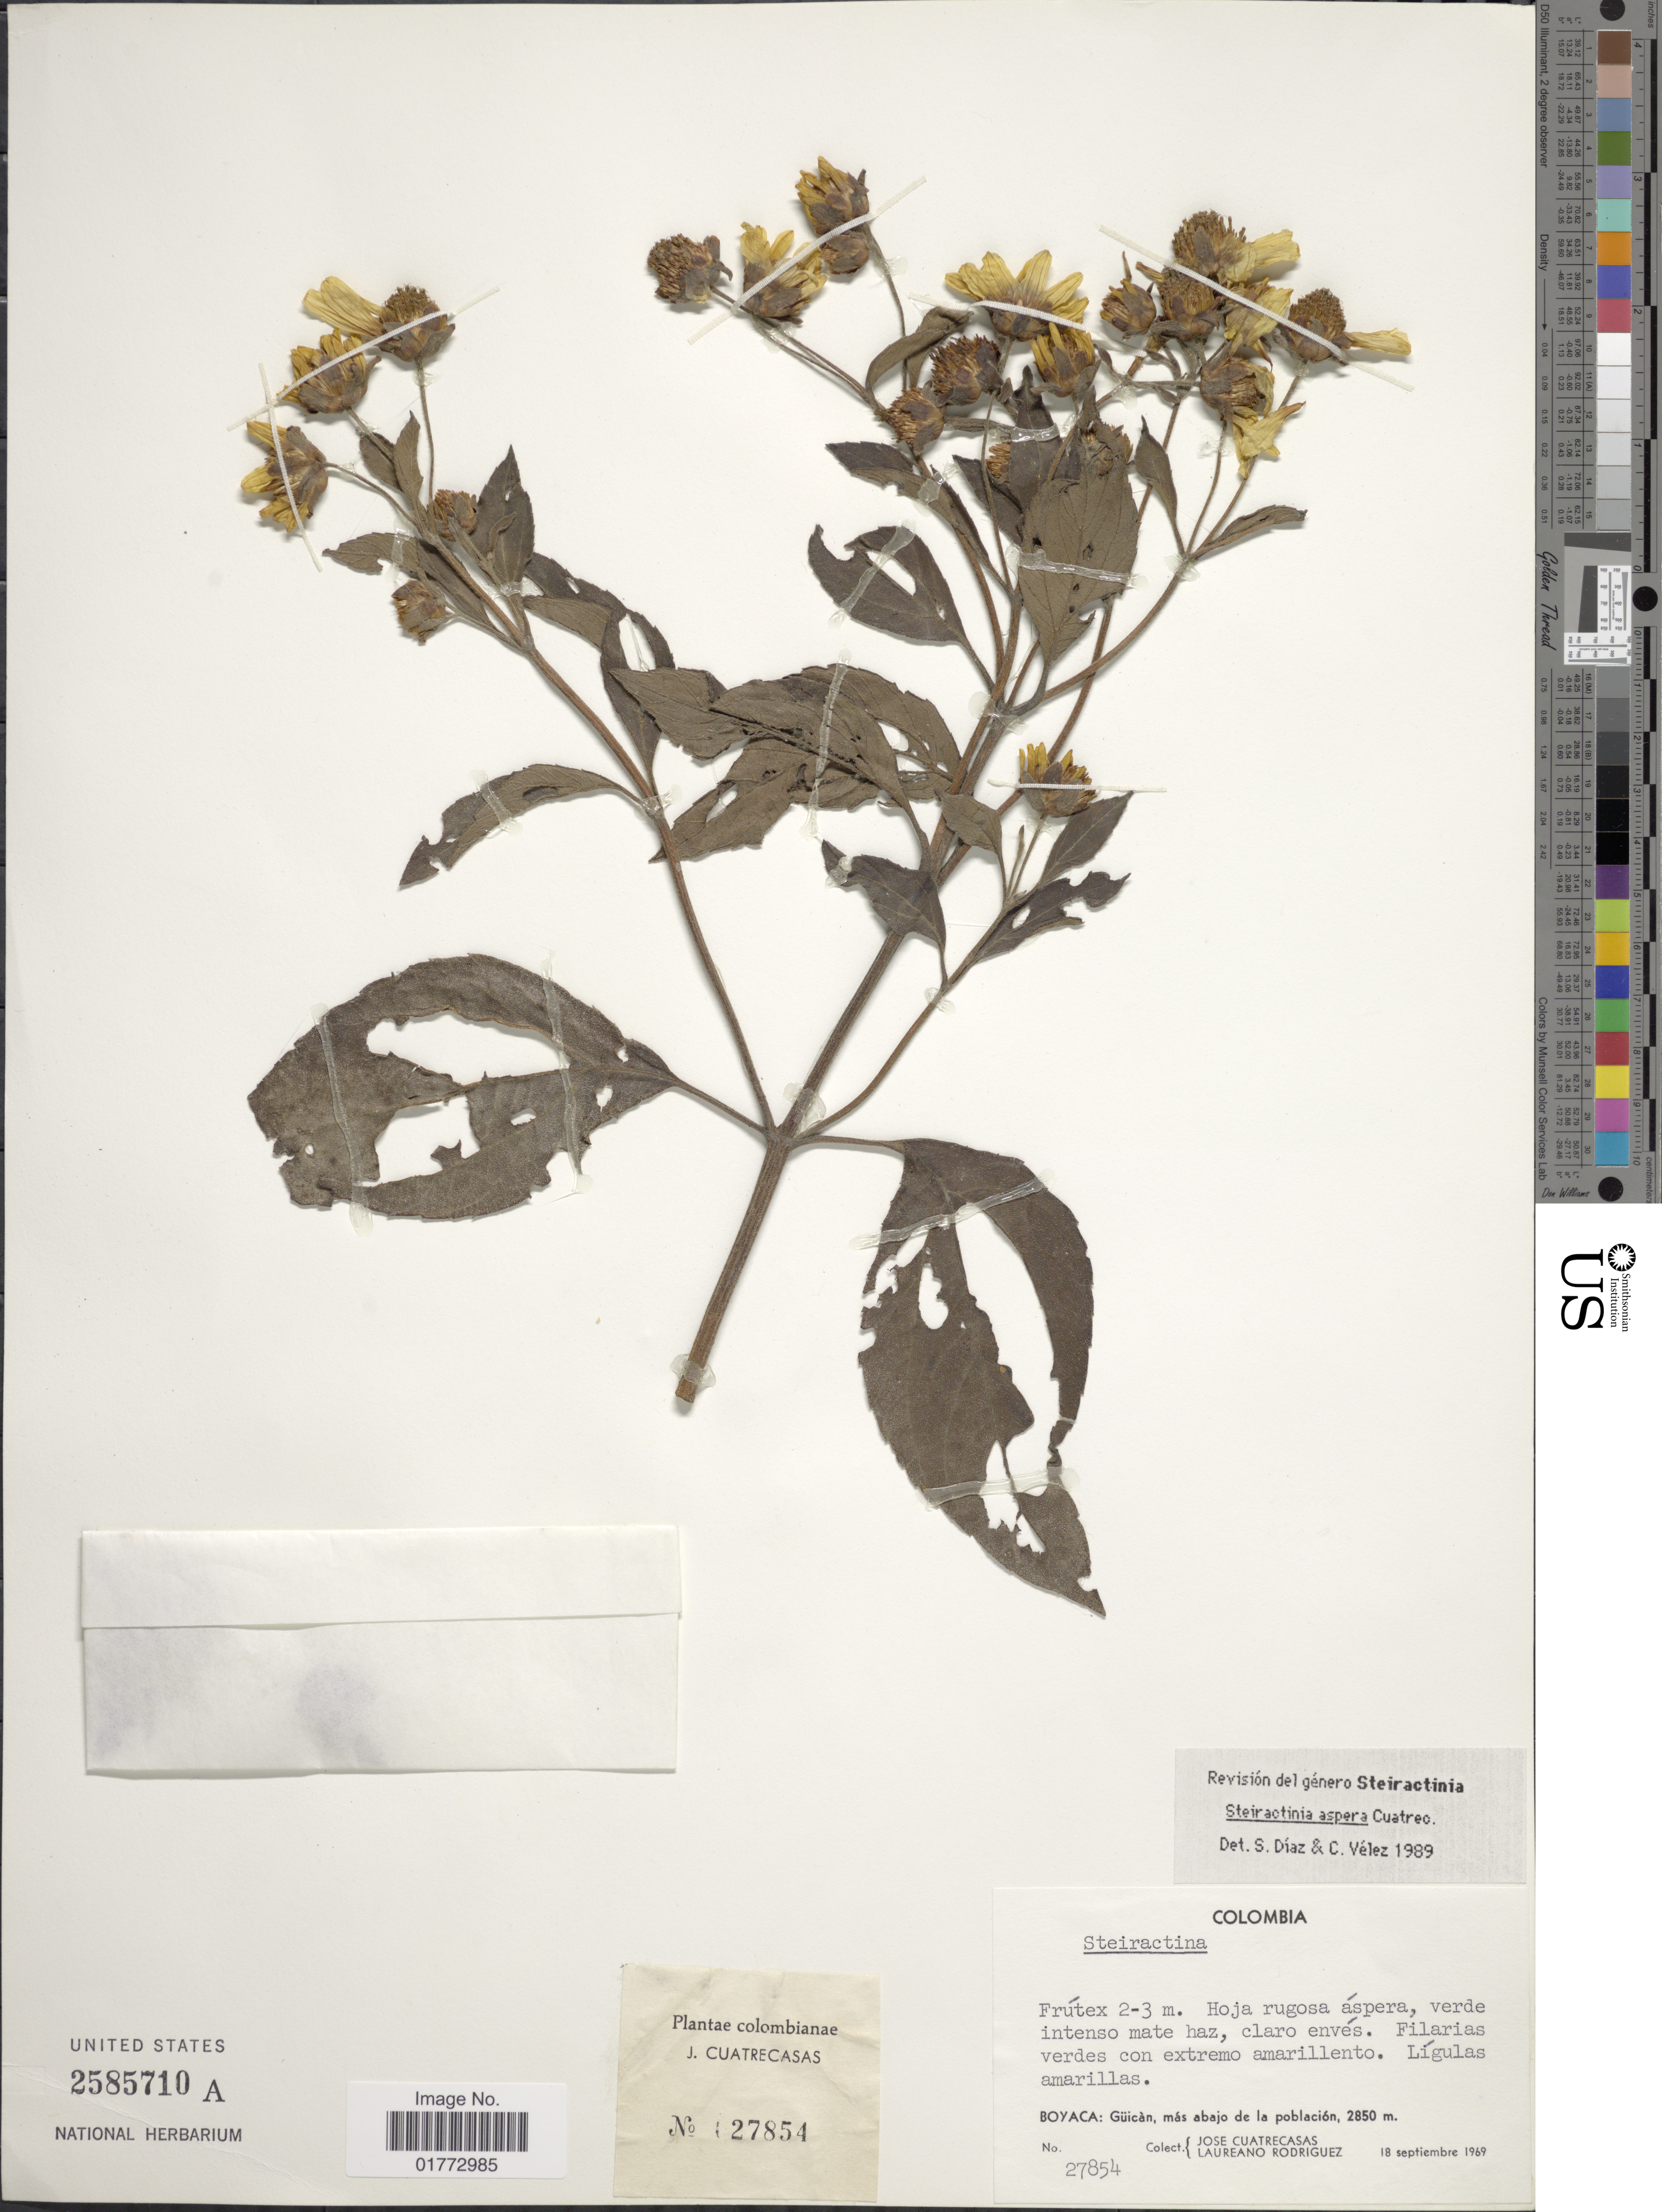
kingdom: Plantae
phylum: Tracheophyta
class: Magnoliopsida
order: Asterales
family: Asteraceae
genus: Steiractinia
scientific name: Steiractinia aspera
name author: Cuatrec.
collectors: J. Cuatrecasas & L. Rodriguez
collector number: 27854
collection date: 1969-09-18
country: Colombia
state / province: Boyacá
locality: Guican, mas abajo de la poblacion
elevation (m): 2850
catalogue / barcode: US 2585710A